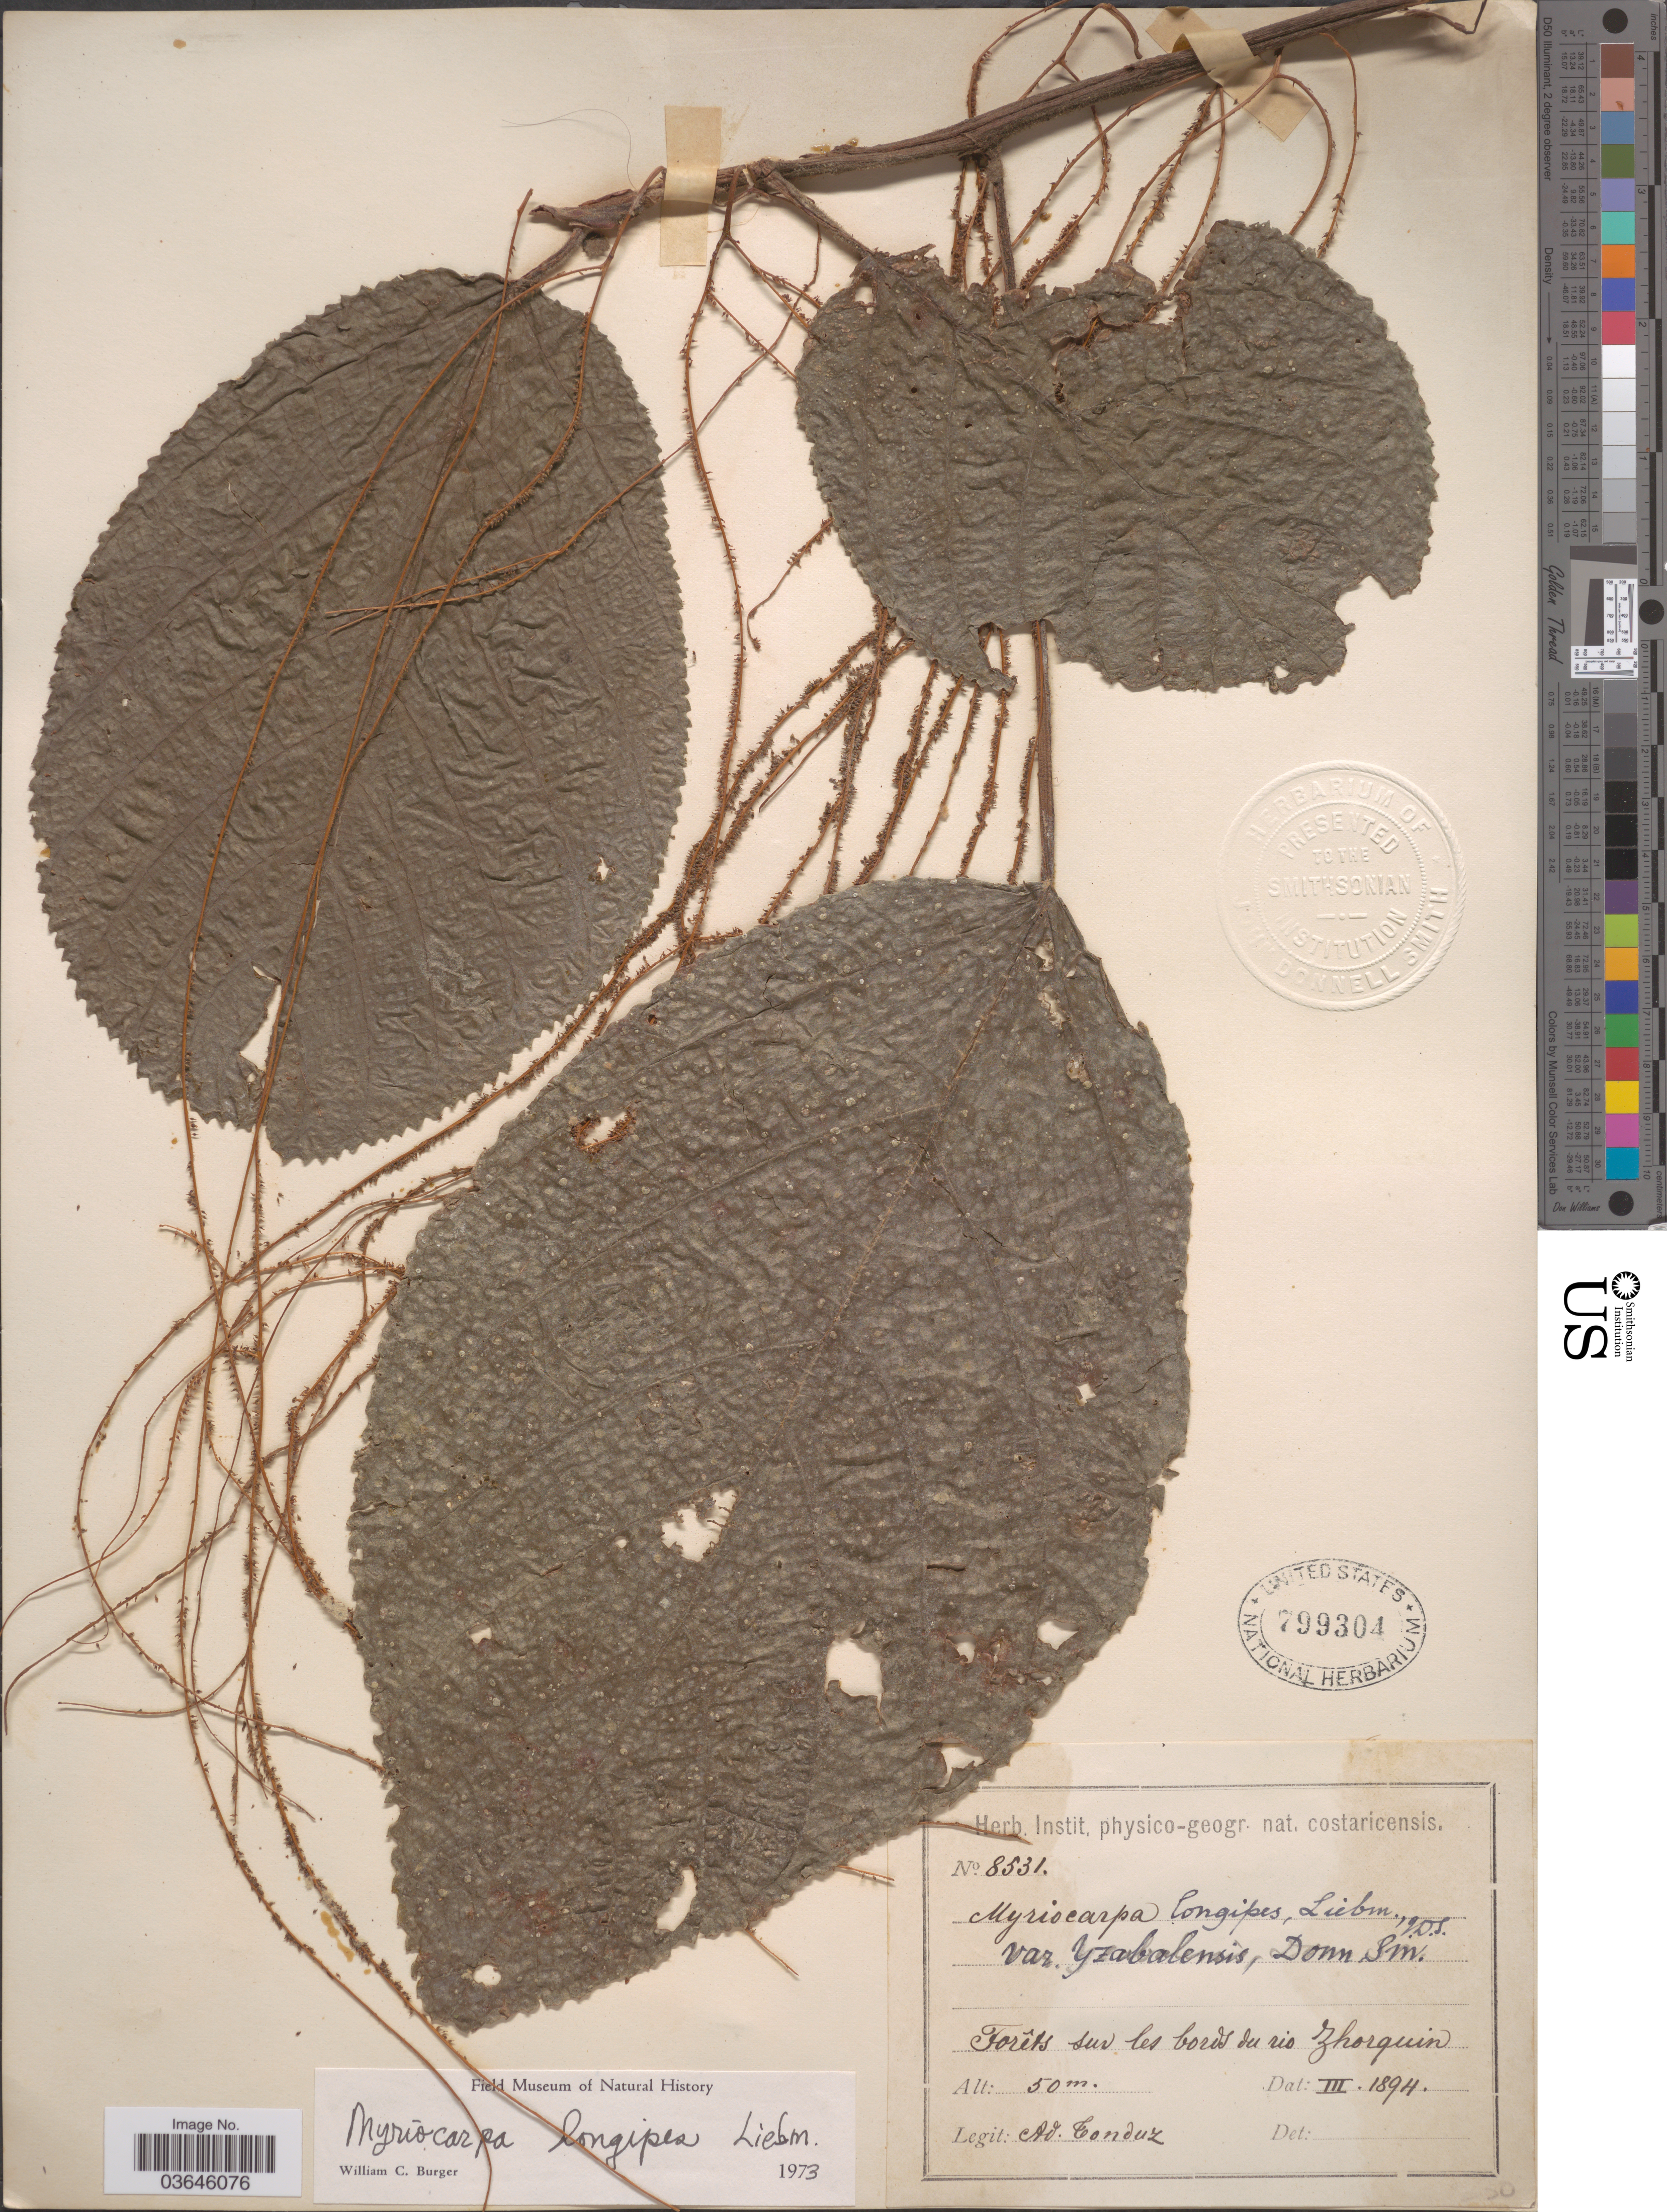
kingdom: Plantae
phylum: Tracheophyta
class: Magnoliopsida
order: Rosales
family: Urticaceae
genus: Myriocarpa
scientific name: Myriocarpa longipes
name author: Liebm.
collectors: A. Tonduz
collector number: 8531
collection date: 1894-03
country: Costa Rica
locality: Forêts sur les bords du rio Zhorquin.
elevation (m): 50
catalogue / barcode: US 799304